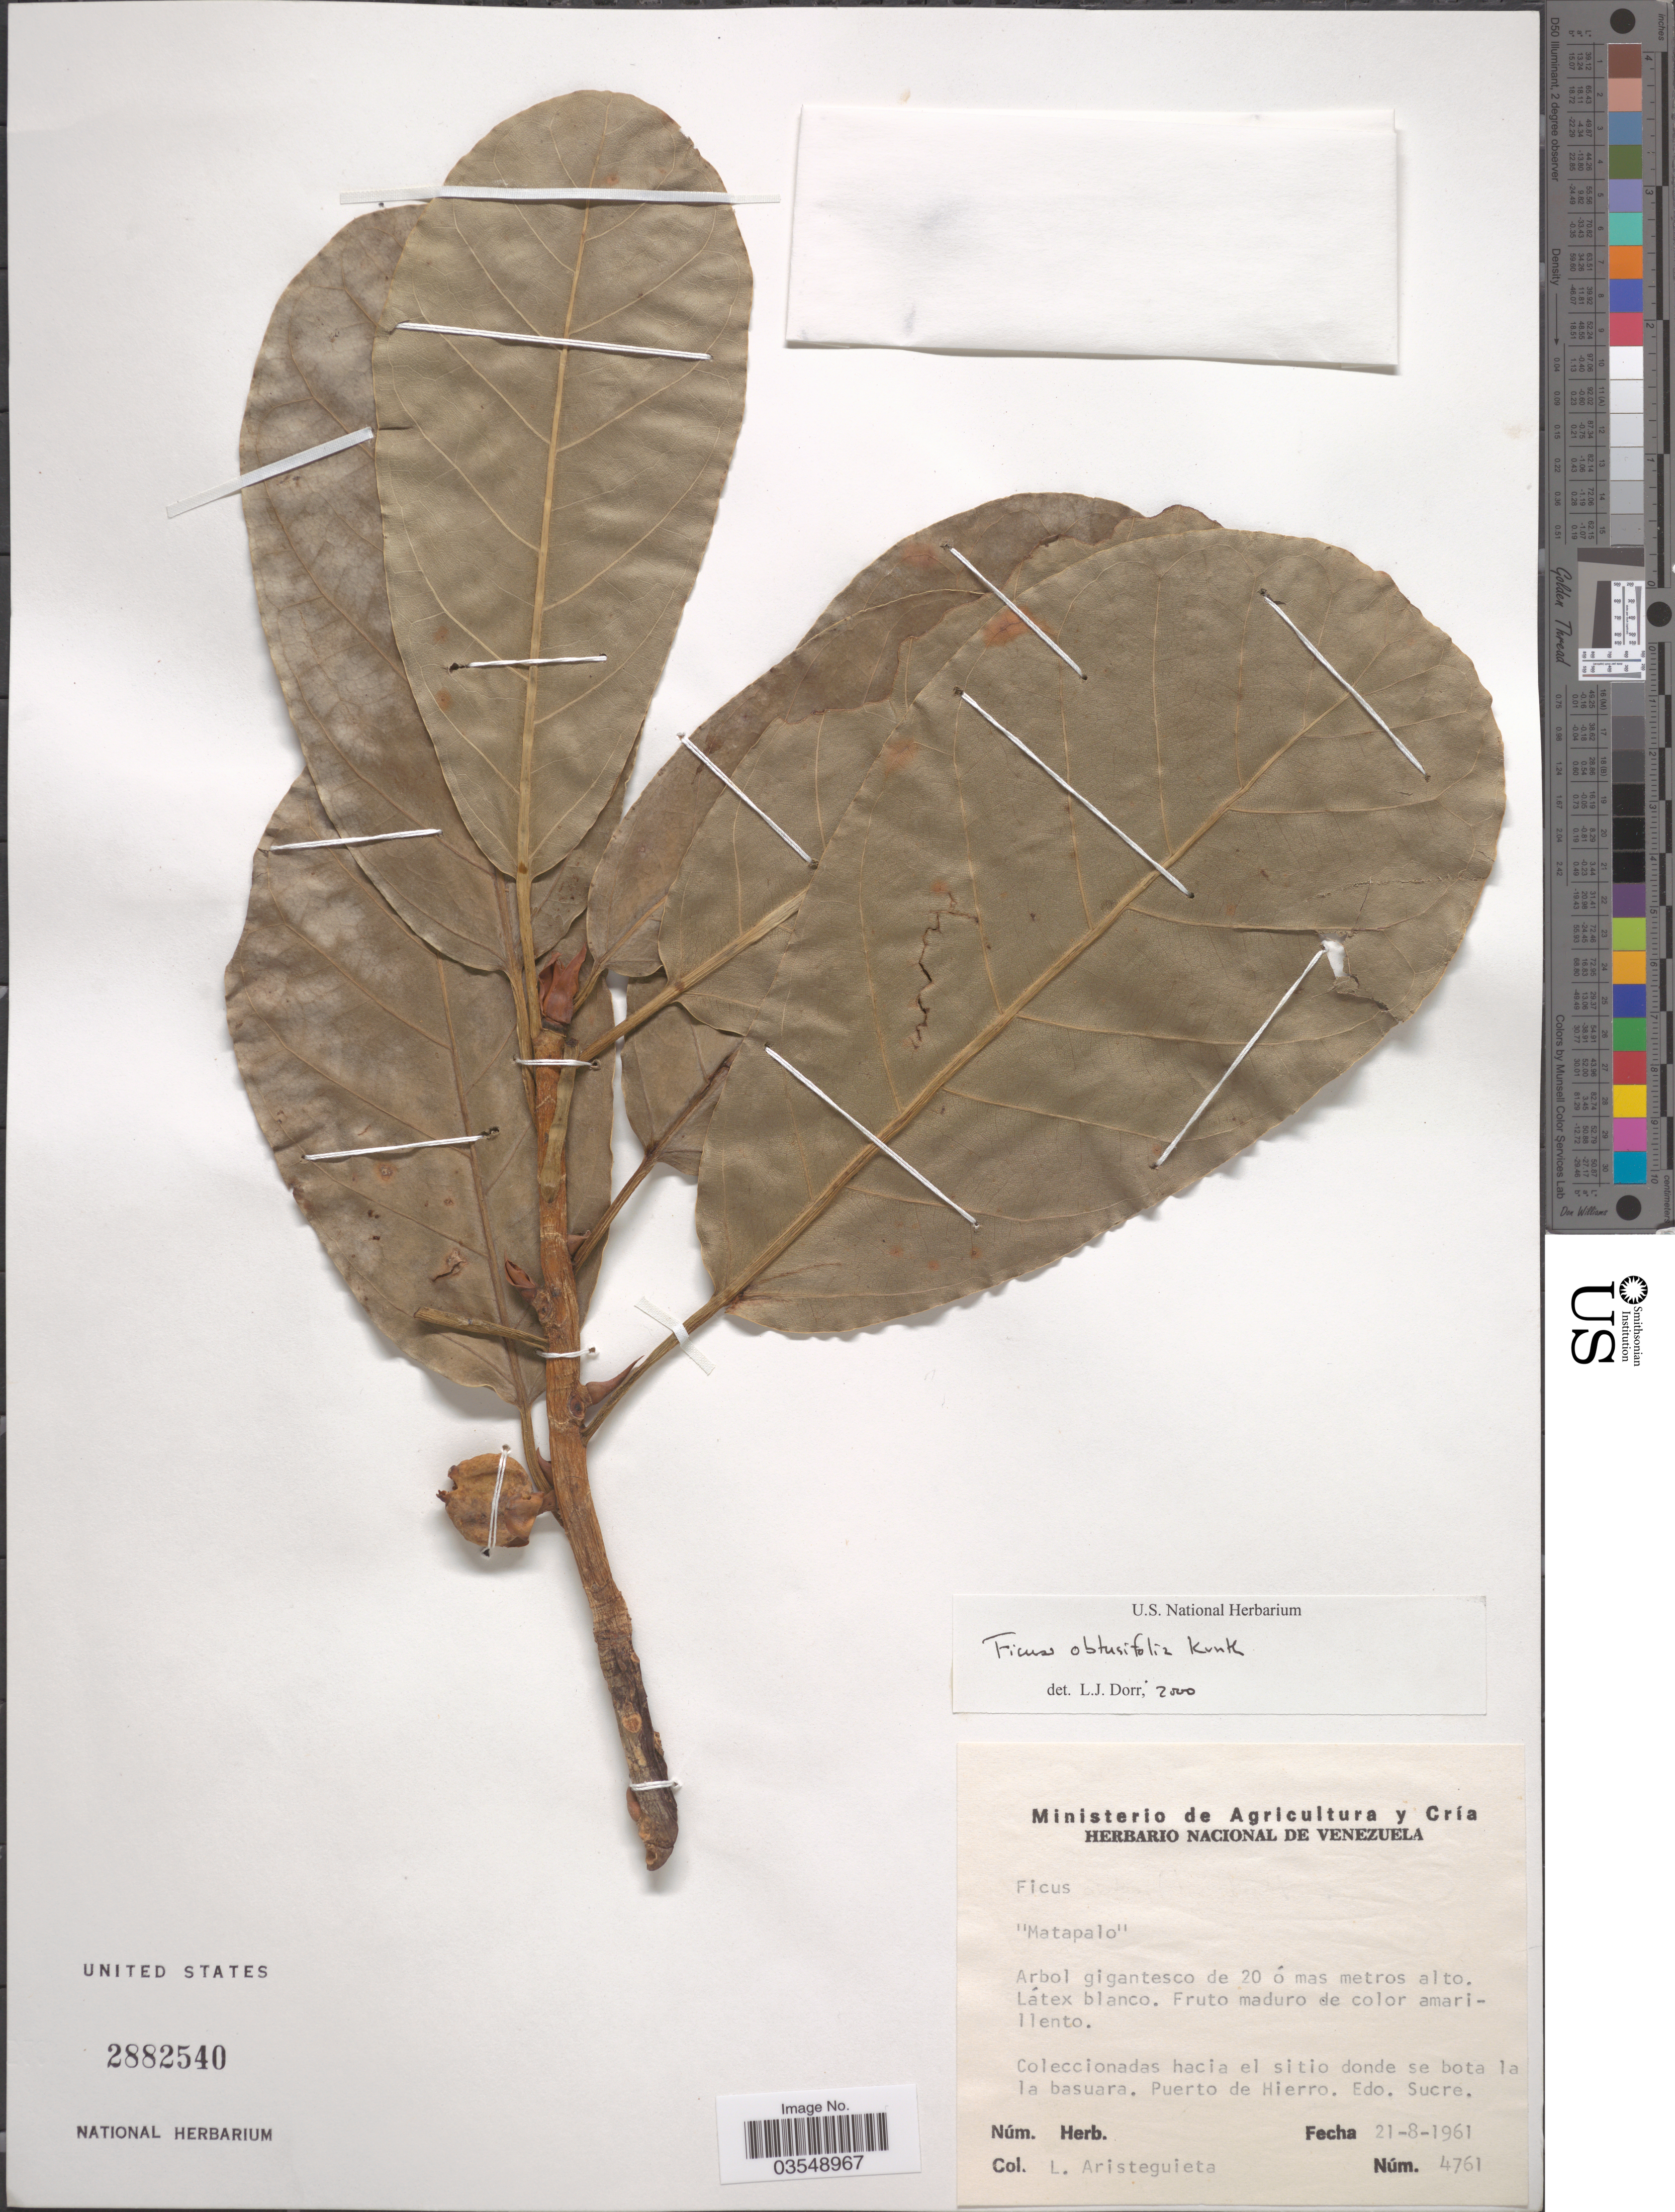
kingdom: Plantae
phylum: Tracheophyta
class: Magnoliopsida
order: Rosales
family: Moraceae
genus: Ficus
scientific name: Ficus obtusifolia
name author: Kunth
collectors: L. Aristeguieta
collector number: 4761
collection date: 1961-08-21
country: Venezuela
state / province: Sucre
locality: Hacia el sitio donde se bota la la basuara. Puerto de Hierro. Edo. Sucre.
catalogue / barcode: US 2882540